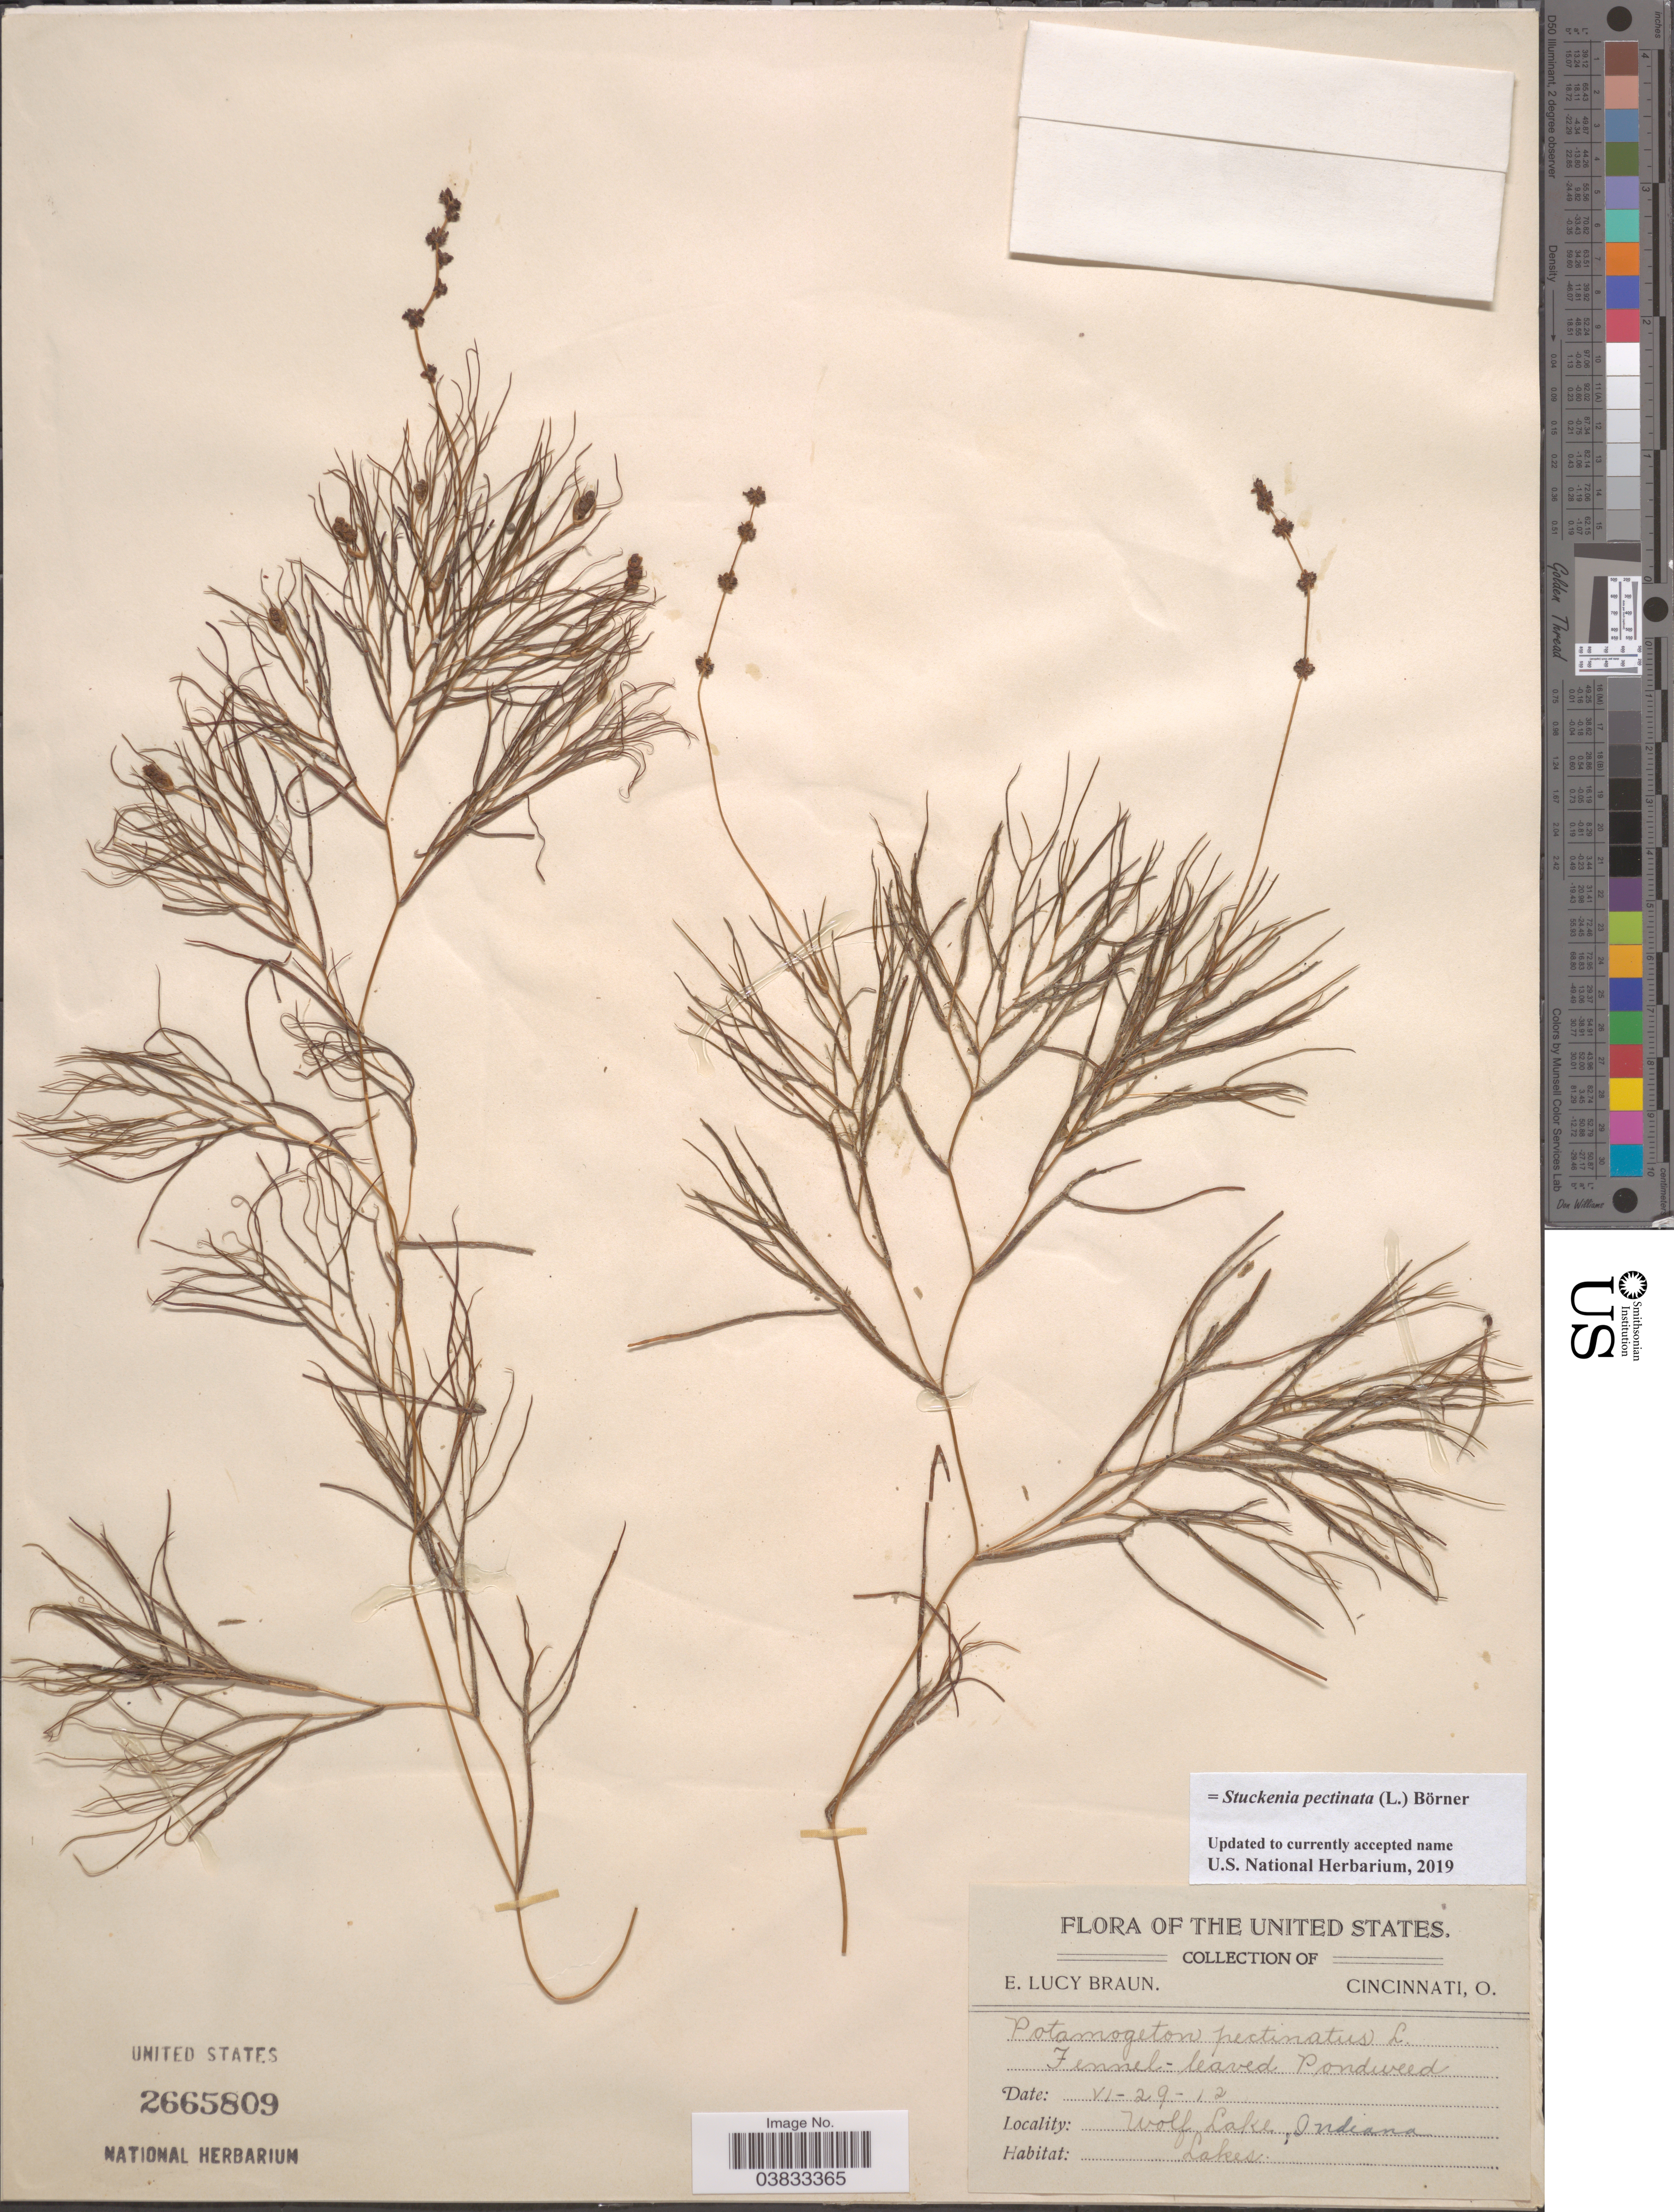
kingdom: Plantae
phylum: Tracheophyta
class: Liliopsida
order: Alismatales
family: Potamogetonaceae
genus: Stuckenia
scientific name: Stuckenia pectinata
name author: (L.) Börner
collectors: E. L. Braun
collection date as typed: Transcribed d/m/y: 29/6/12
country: United States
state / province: Indiana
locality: Wolf Lake.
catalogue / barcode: US 2665809